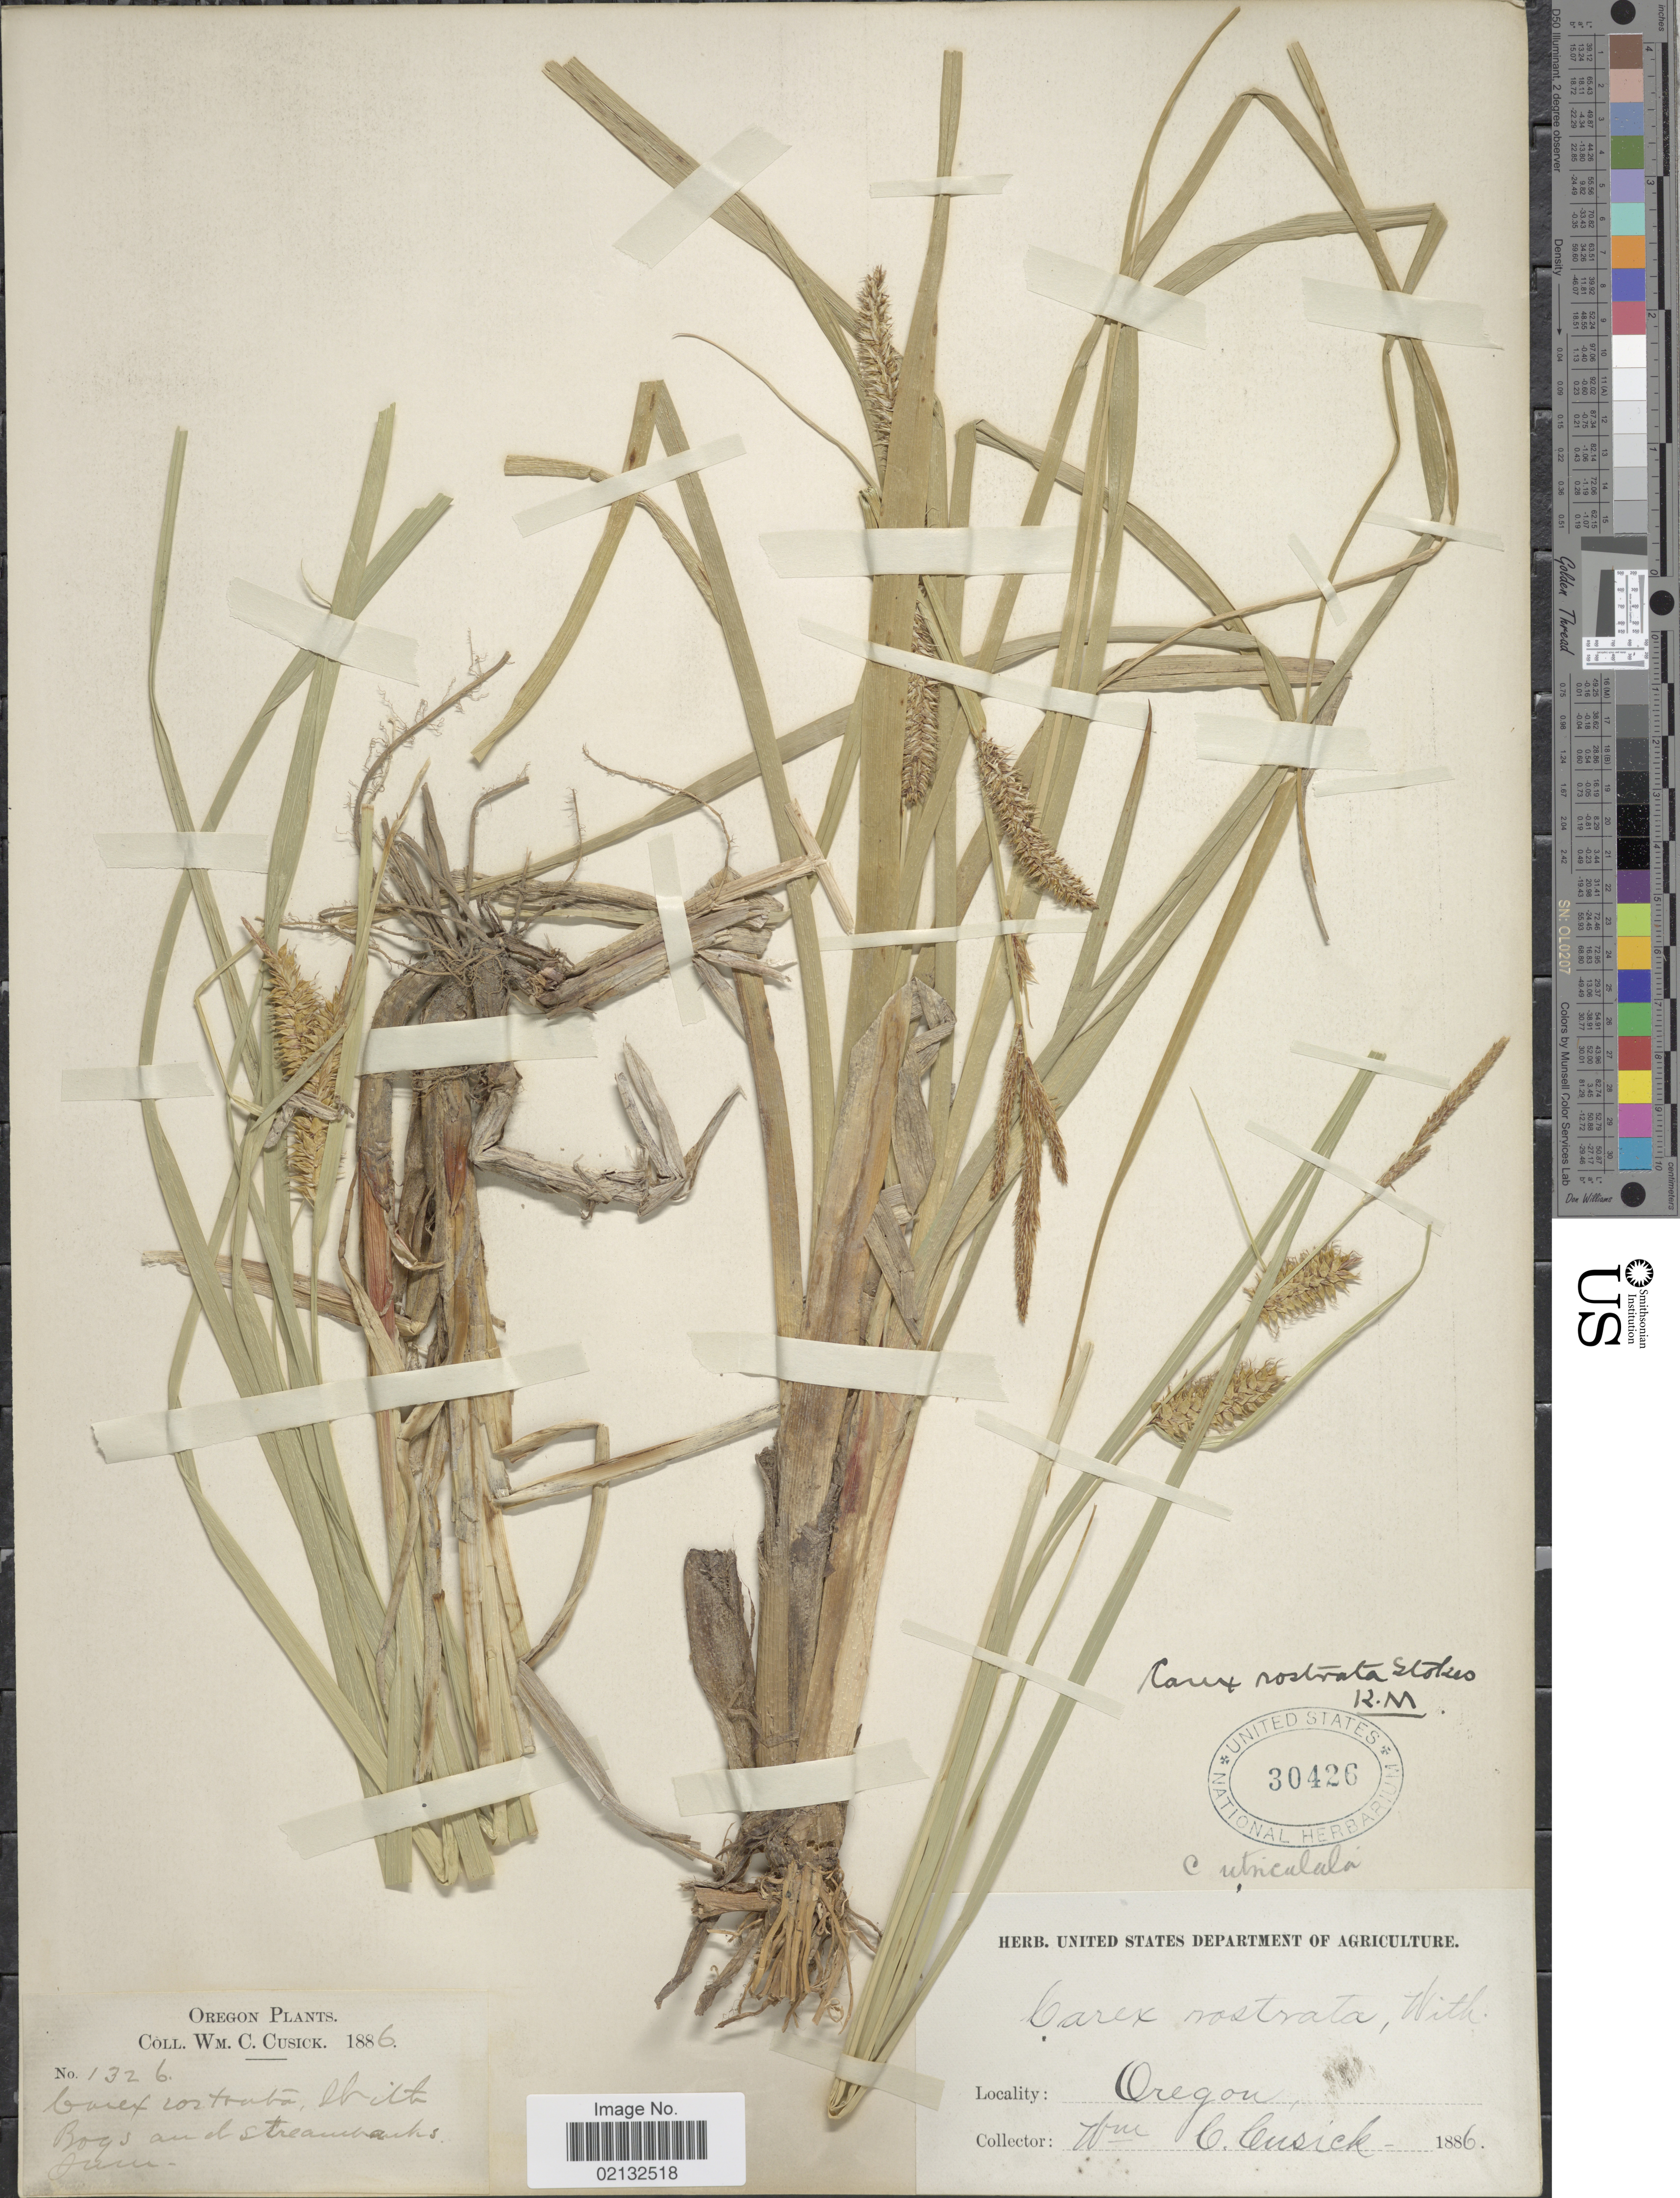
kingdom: Plantae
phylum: Tracheophyta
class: Liliopsida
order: Poales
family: Cyperaceae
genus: Carex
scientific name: Carex rostrata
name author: Stokes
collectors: W. C. Cusick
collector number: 1326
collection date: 1886-06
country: United States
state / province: Oregon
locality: Boga and streambanks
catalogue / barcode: US 30426